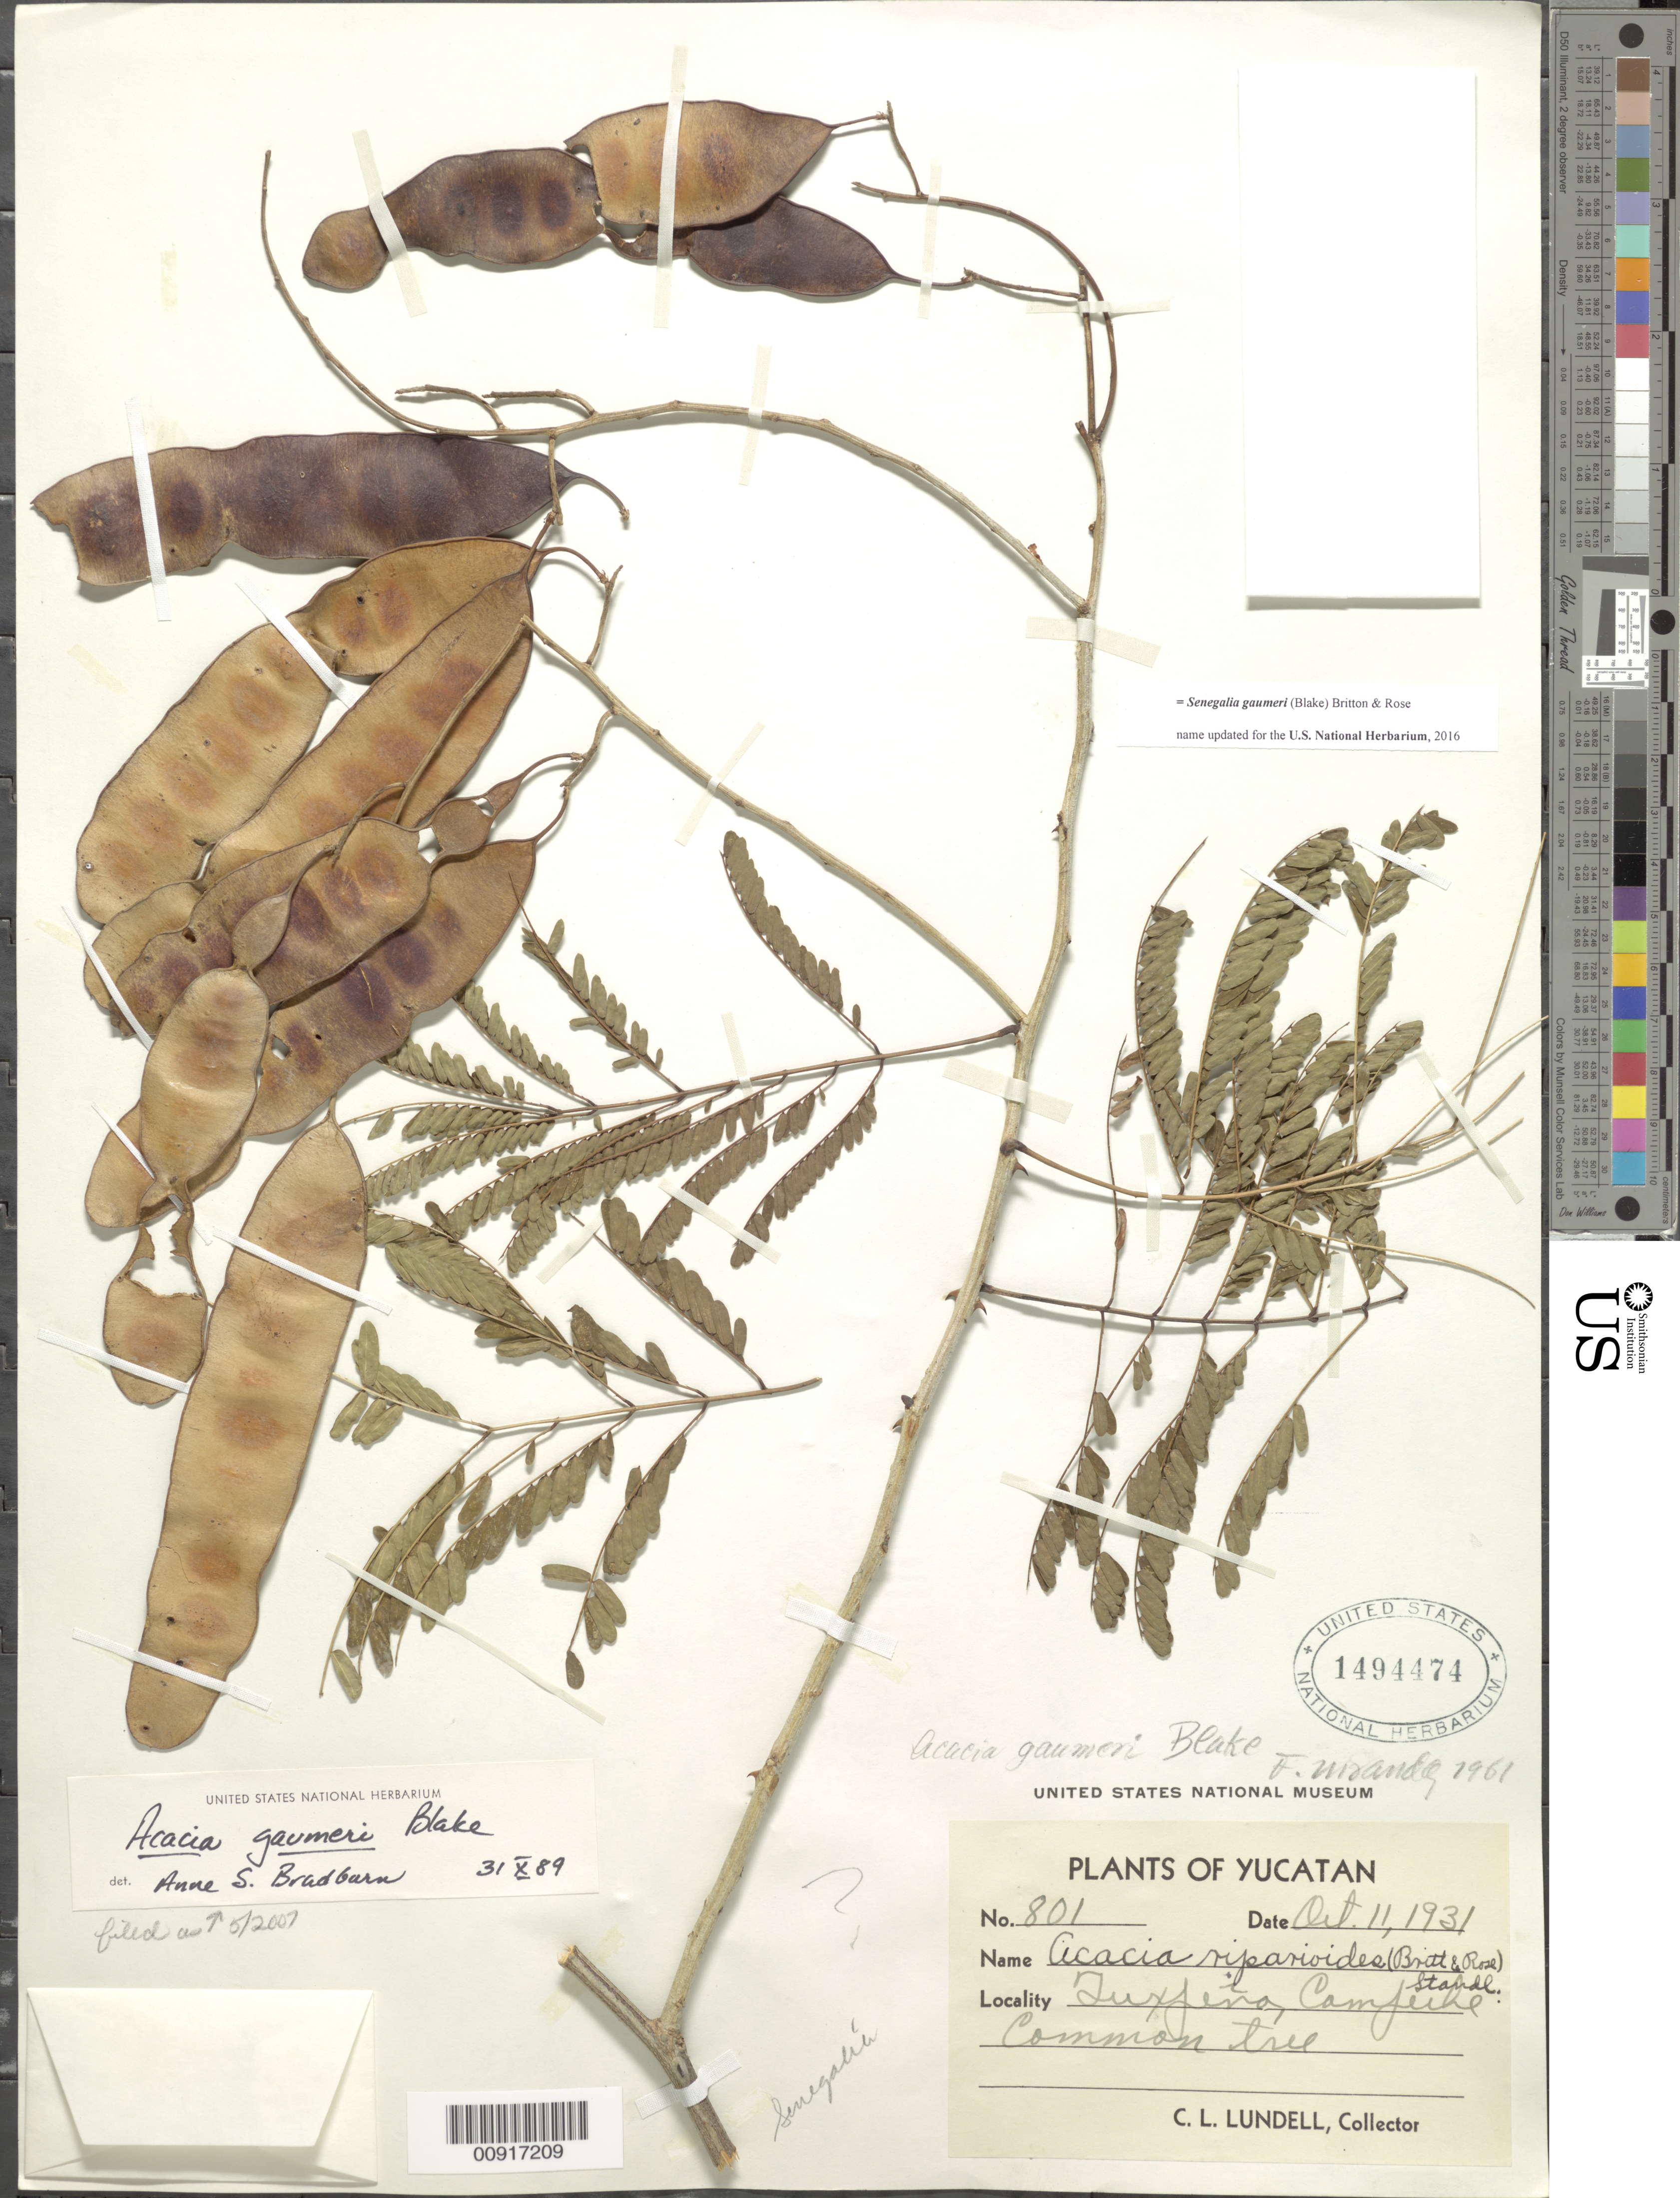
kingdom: Plantae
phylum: Tracheophyta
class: Magnoliopsida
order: Fabales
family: Fabaceae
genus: Senegalia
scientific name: Senegalia gaumeri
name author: (S.F. Blake) Britton & Rose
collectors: C. L. Lundell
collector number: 801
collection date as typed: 11 Oct 1931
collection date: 1931-10-11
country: Mexico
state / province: Campeche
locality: Tuxpeña, Campeche.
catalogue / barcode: US 1494474